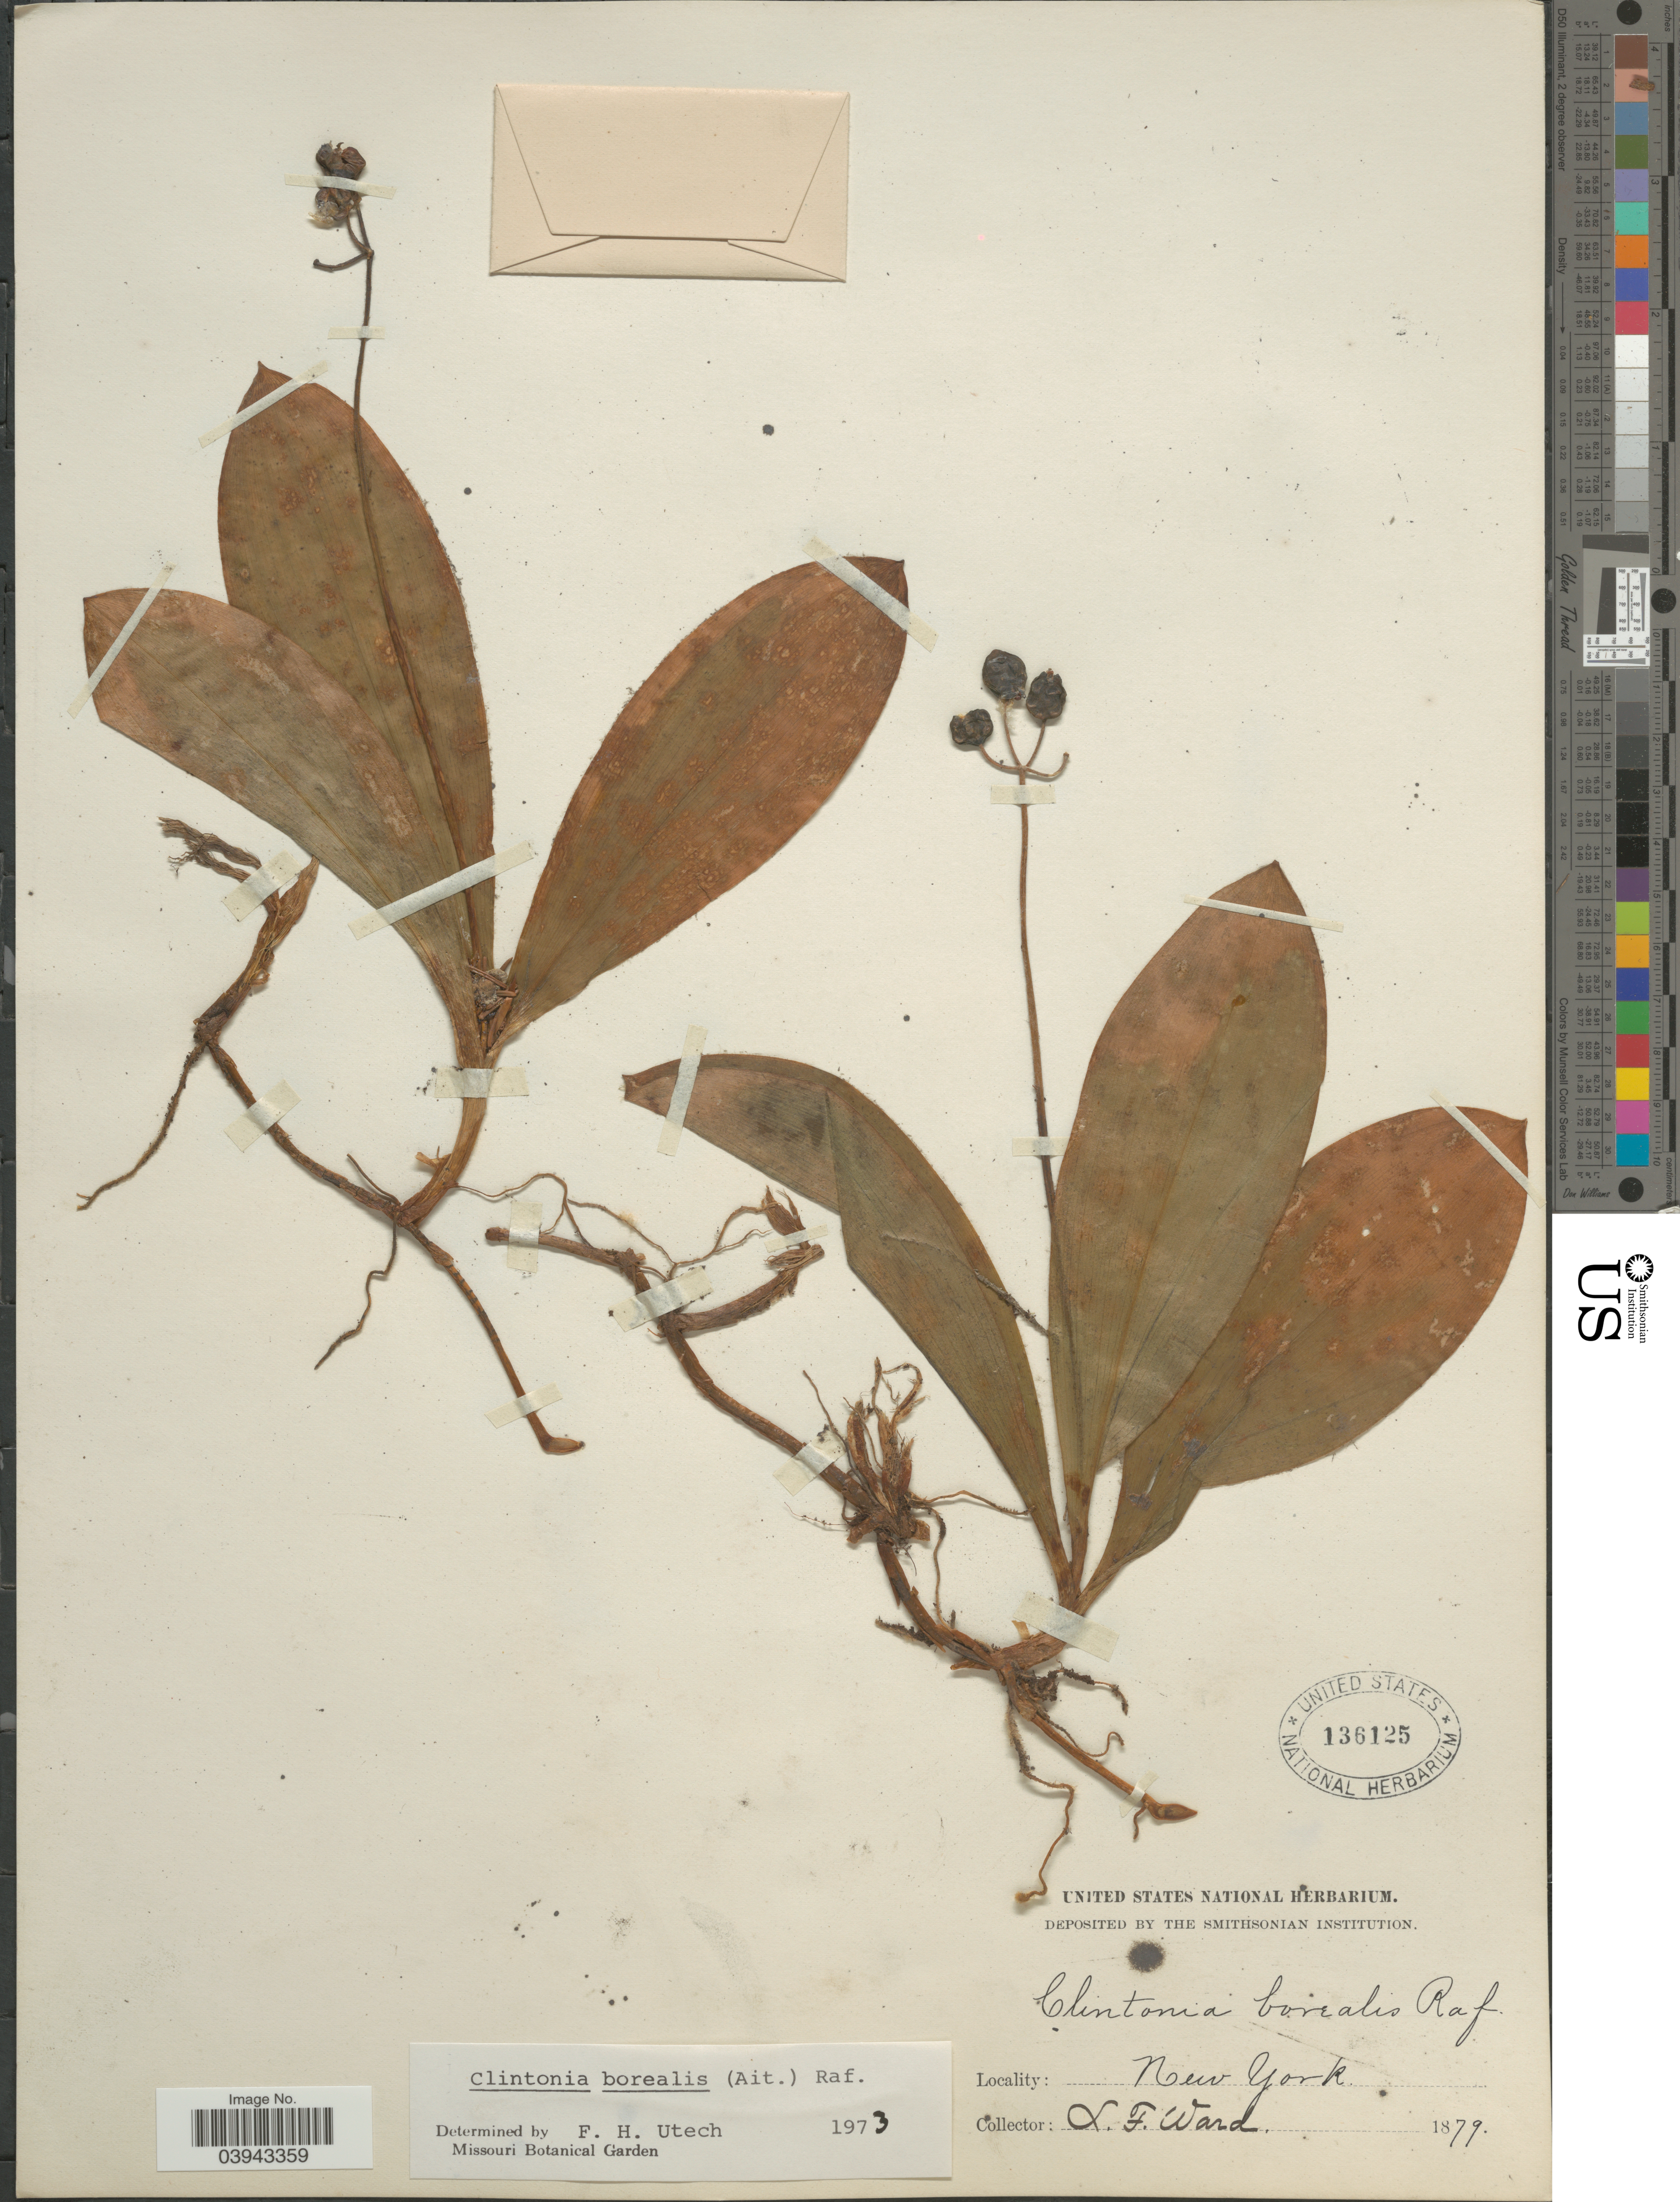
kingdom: Plantae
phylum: Tracheophyta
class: Liliopsida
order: Liliales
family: Liliaceae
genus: Clintonia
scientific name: Clintonia borealis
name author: (Aiton) Raf.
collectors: L. Ward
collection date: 1879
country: United States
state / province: New York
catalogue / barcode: US 136125